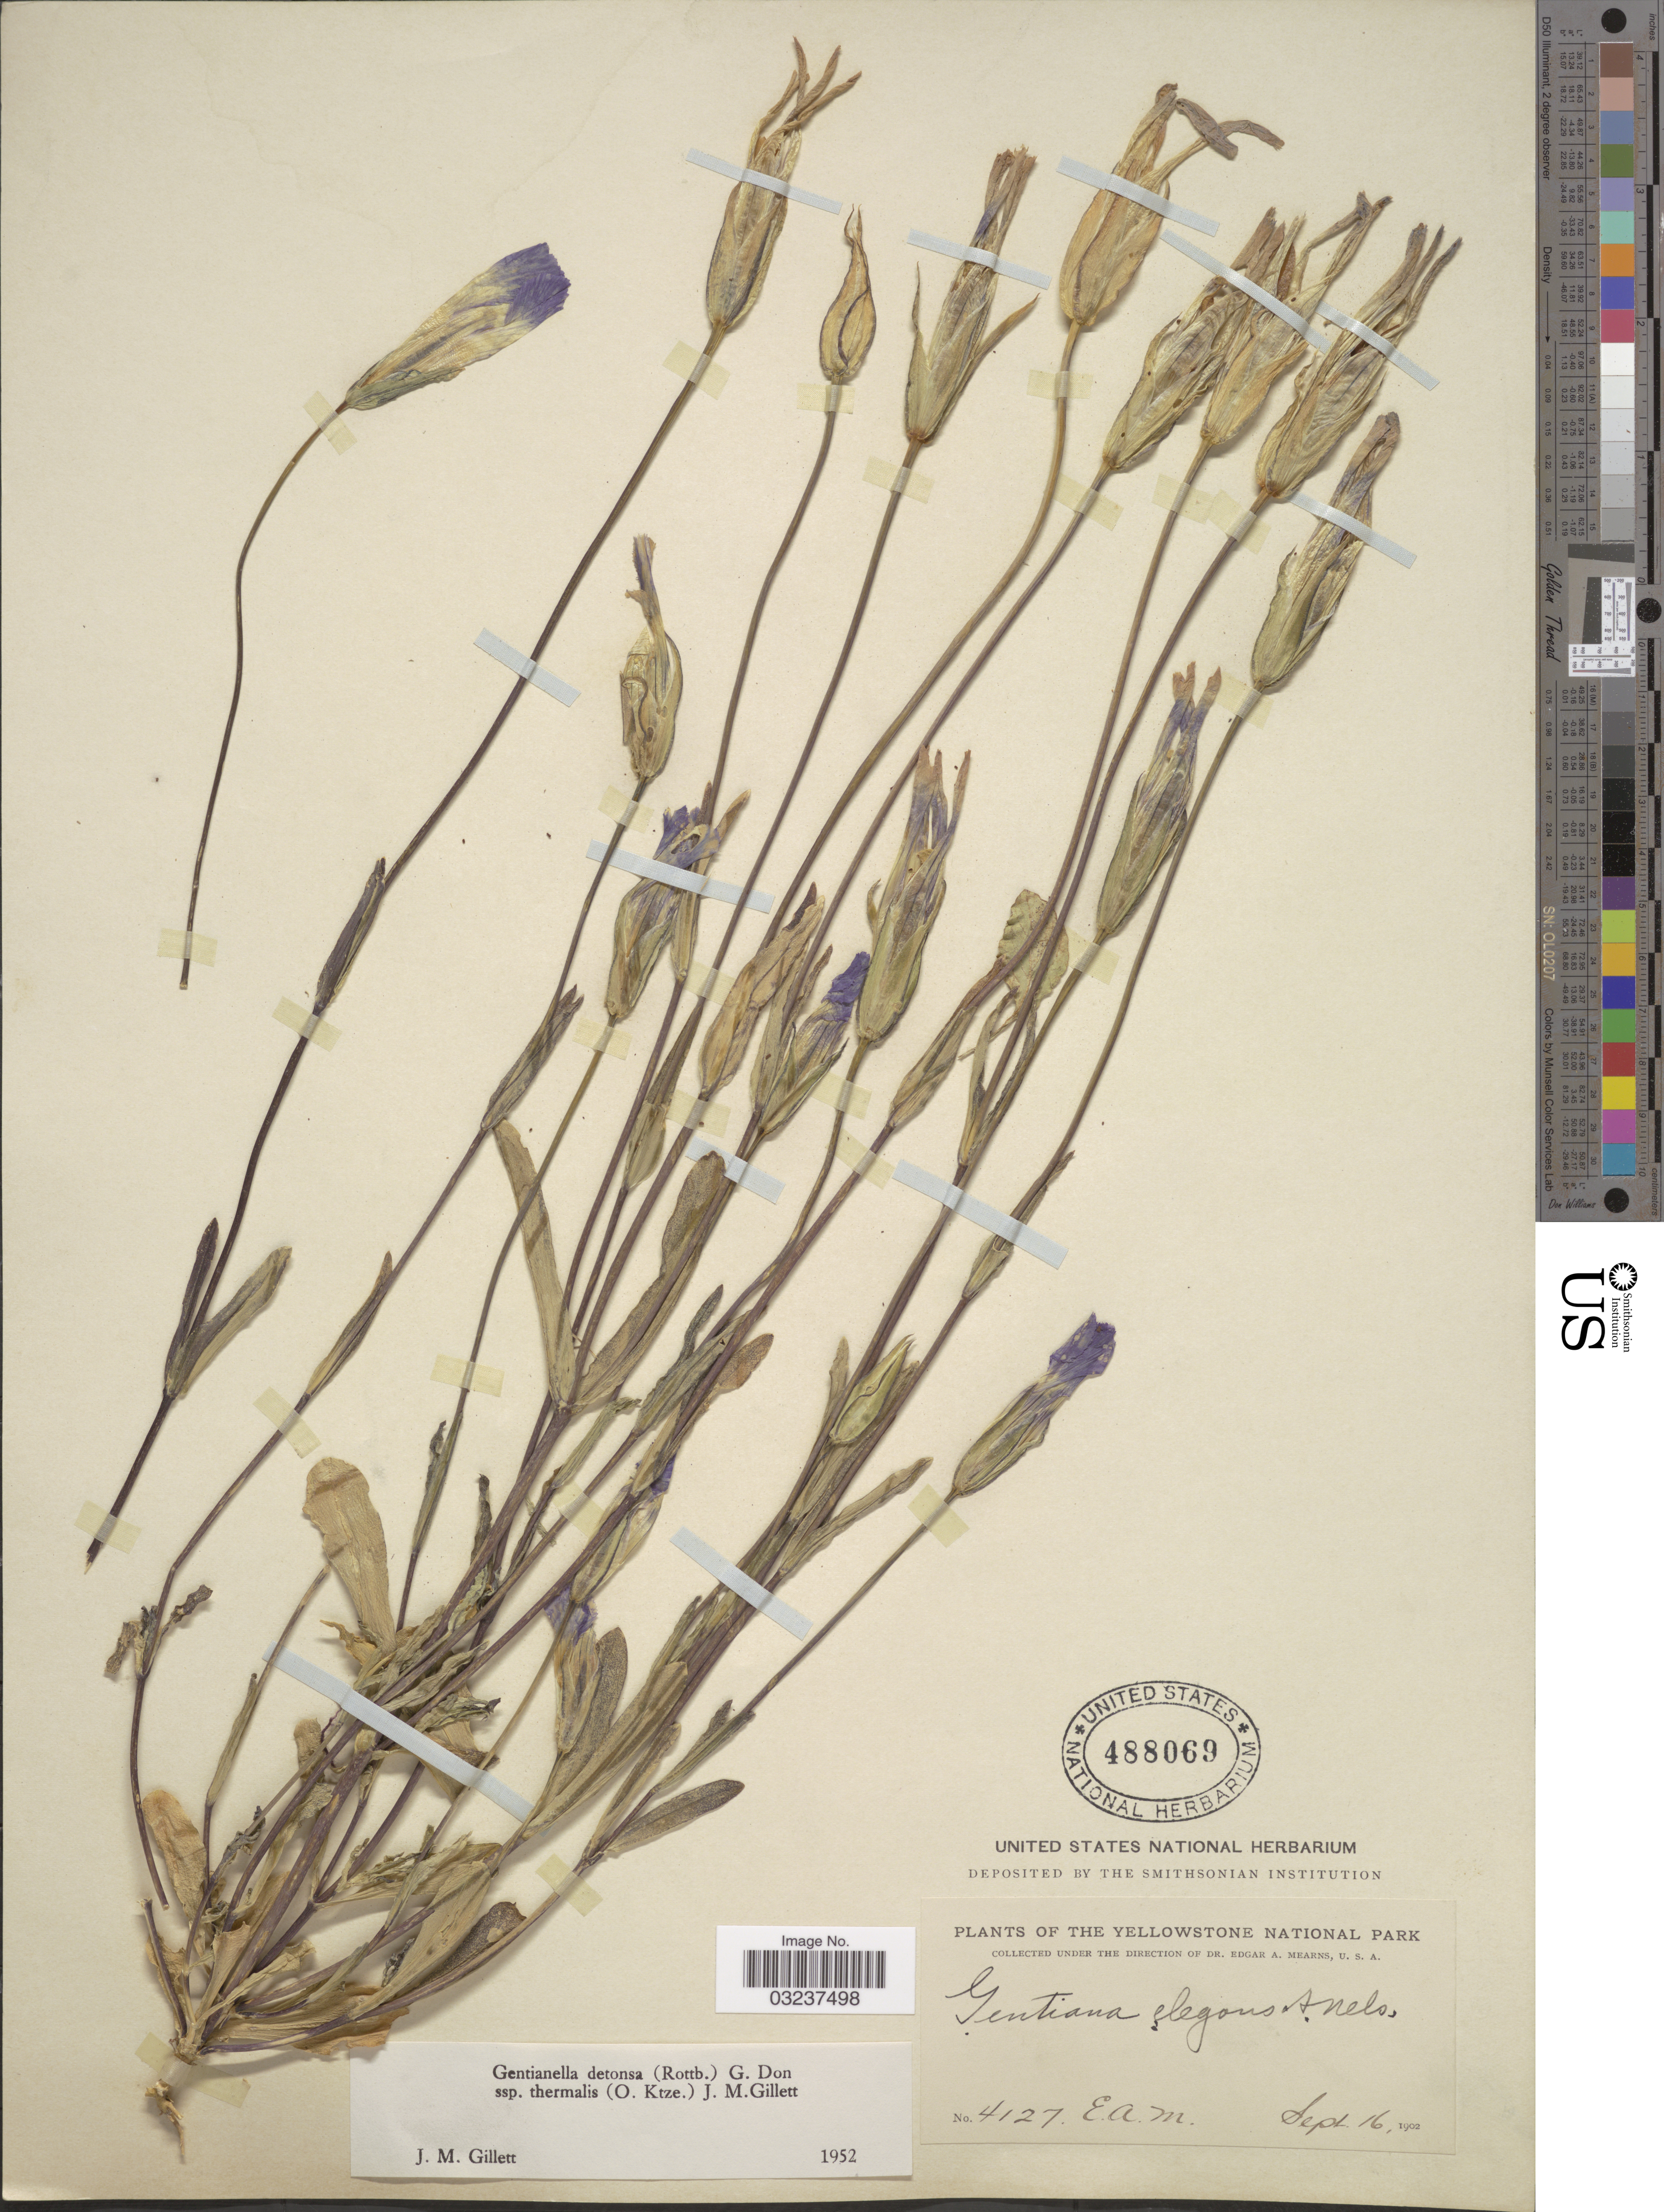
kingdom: Plantae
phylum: Tracheophyta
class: Magnoliopsida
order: Gentianales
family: Gentianaceae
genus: Gentianella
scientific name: Gentianella detonsa subsp. elegans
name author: (A. Gray) J.M. Gillett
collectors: E. A. Mearns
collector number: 4127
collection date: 1902-09-16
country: United States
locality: The Yellowstone National Park.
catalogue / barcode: US 488069